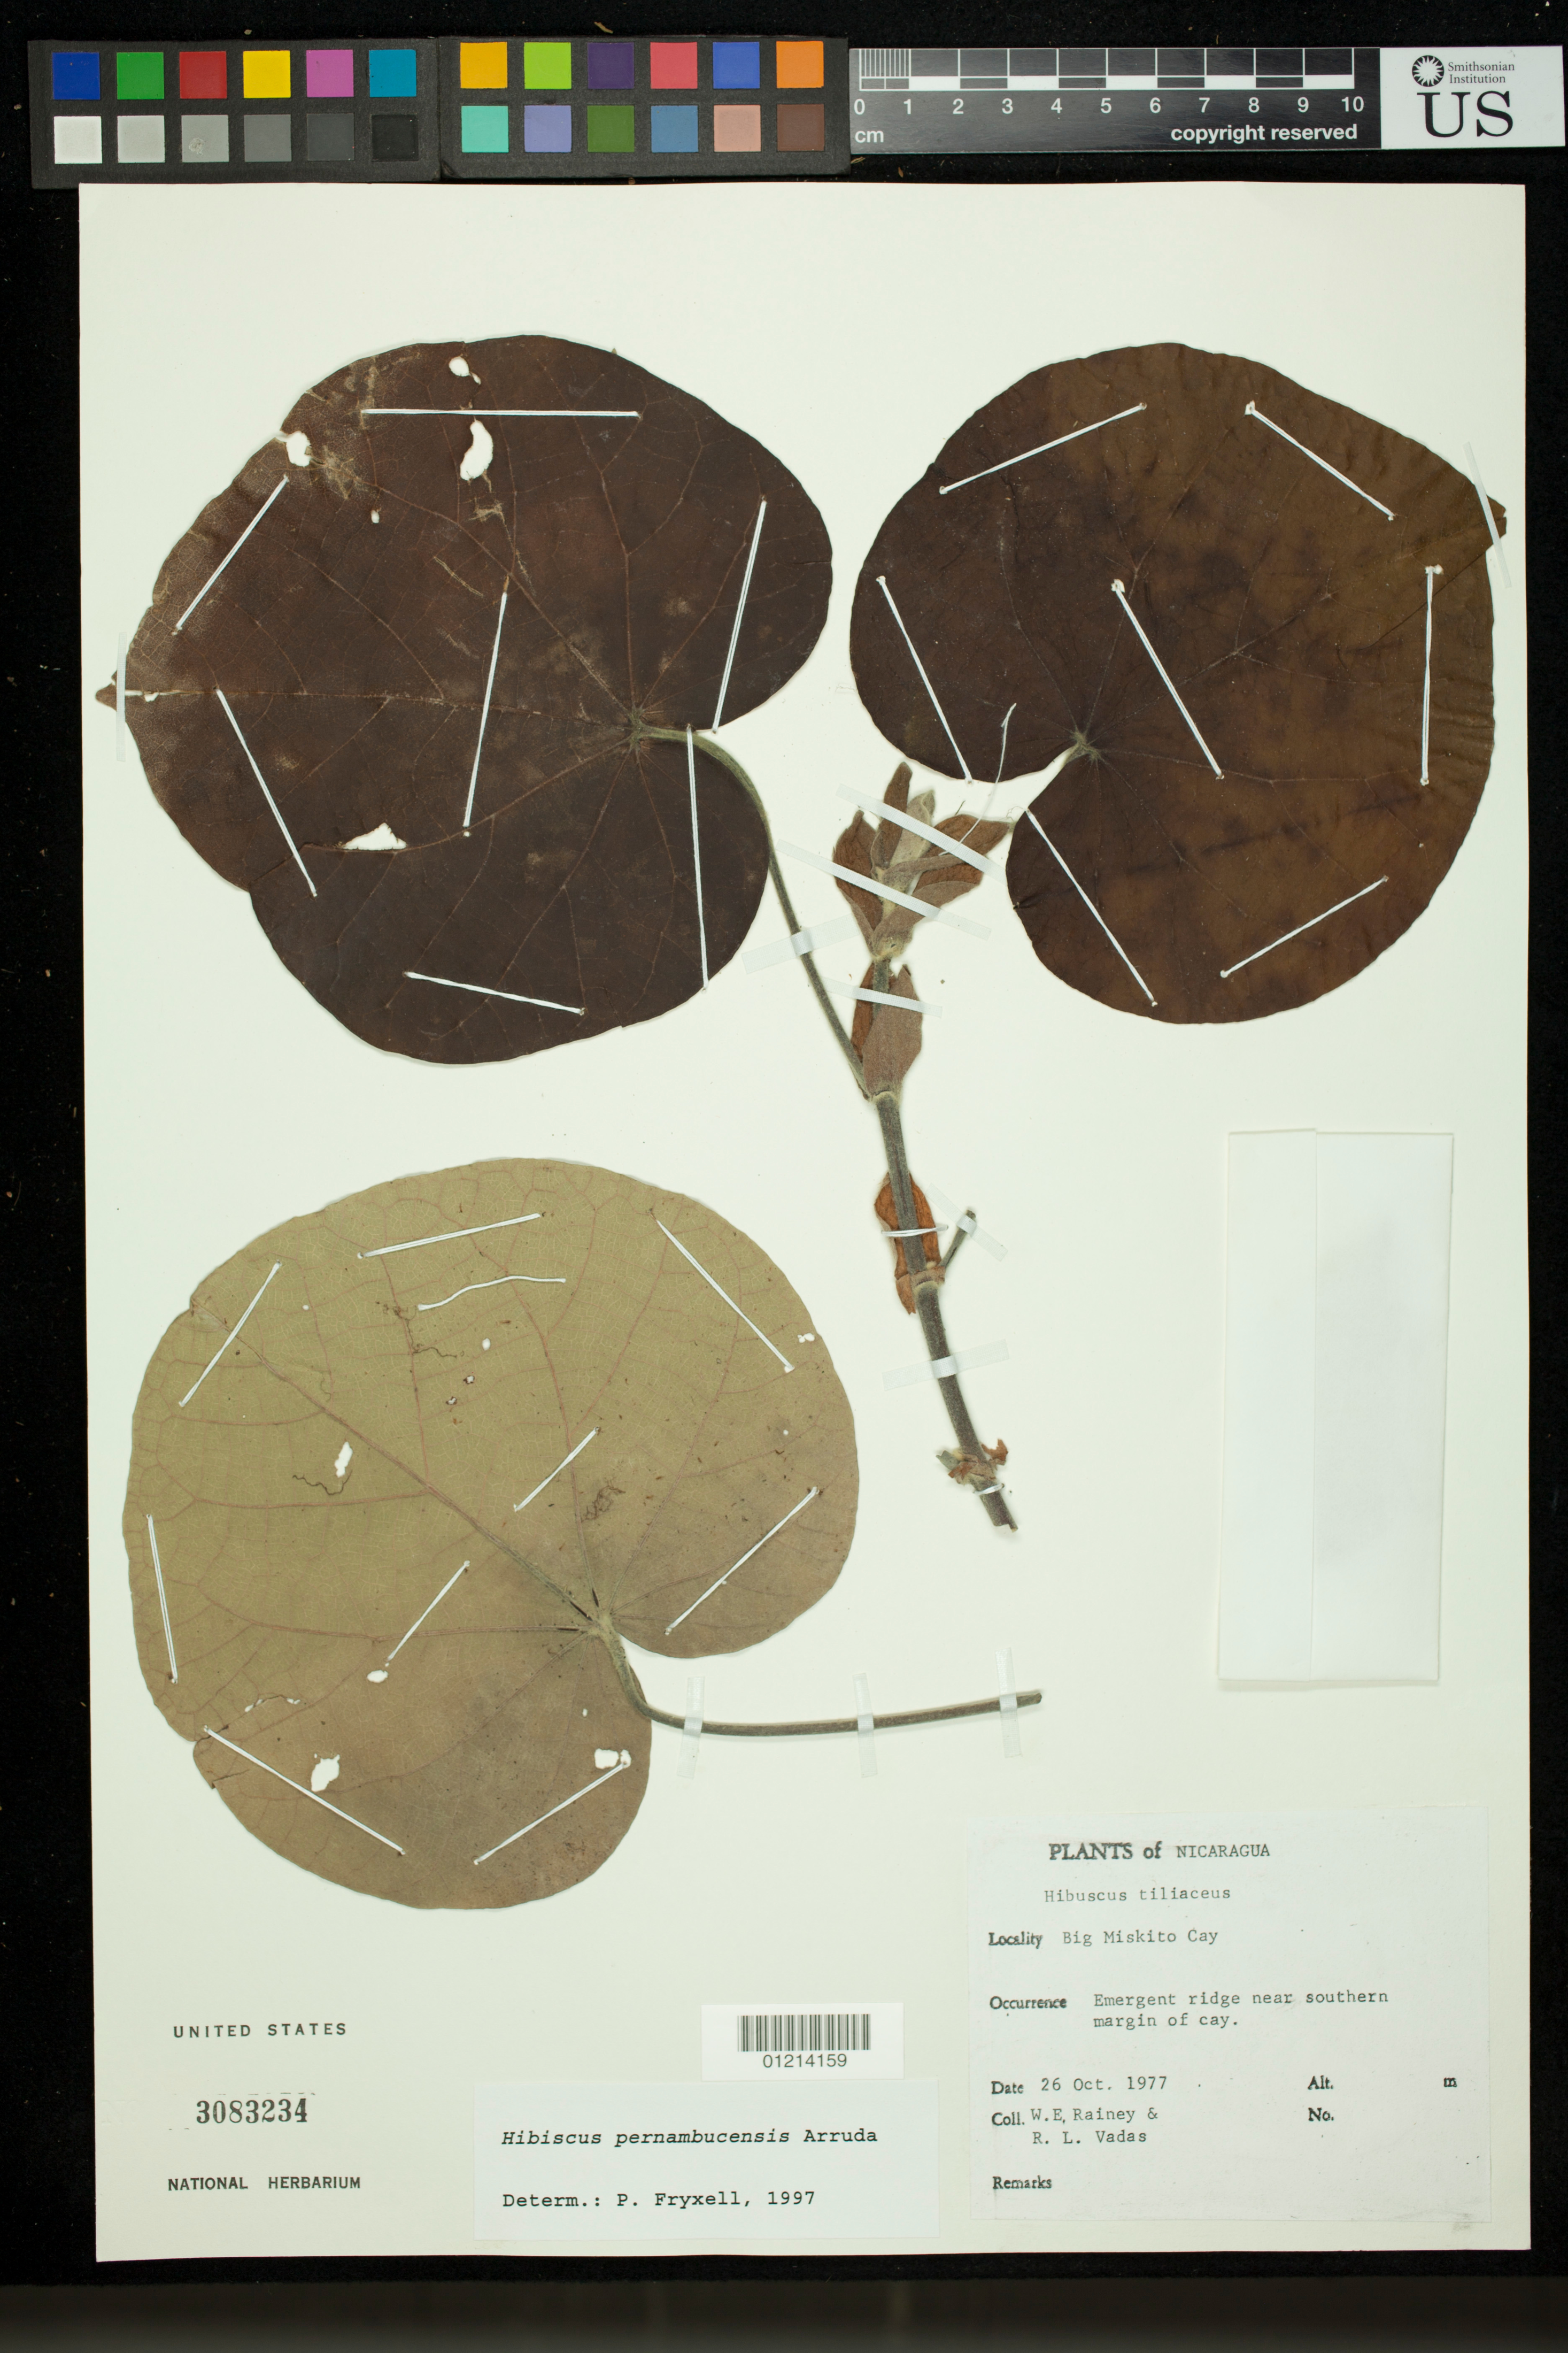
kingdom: Plantae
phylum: Tracheophyta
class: Magnoliopsida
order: Malvales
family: Malvaceae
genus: Talipariti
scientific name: Talipariti tiliaceum var. pernambucense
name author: (Arruda) Fryxell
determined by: Dorr, Laurence J., Curator (BOT), Smithsonian Institution - National Museum of Natural History (UNITED STATES)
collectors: W. E. Rainey & R. Vadas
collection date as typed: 26 Oct 1977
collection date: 1977-10-26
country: Nicaragua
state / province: Atlántico Norte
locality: Big Miskito Cay. Emergent ridge near southern margin of cay.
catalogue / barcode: US 3083234